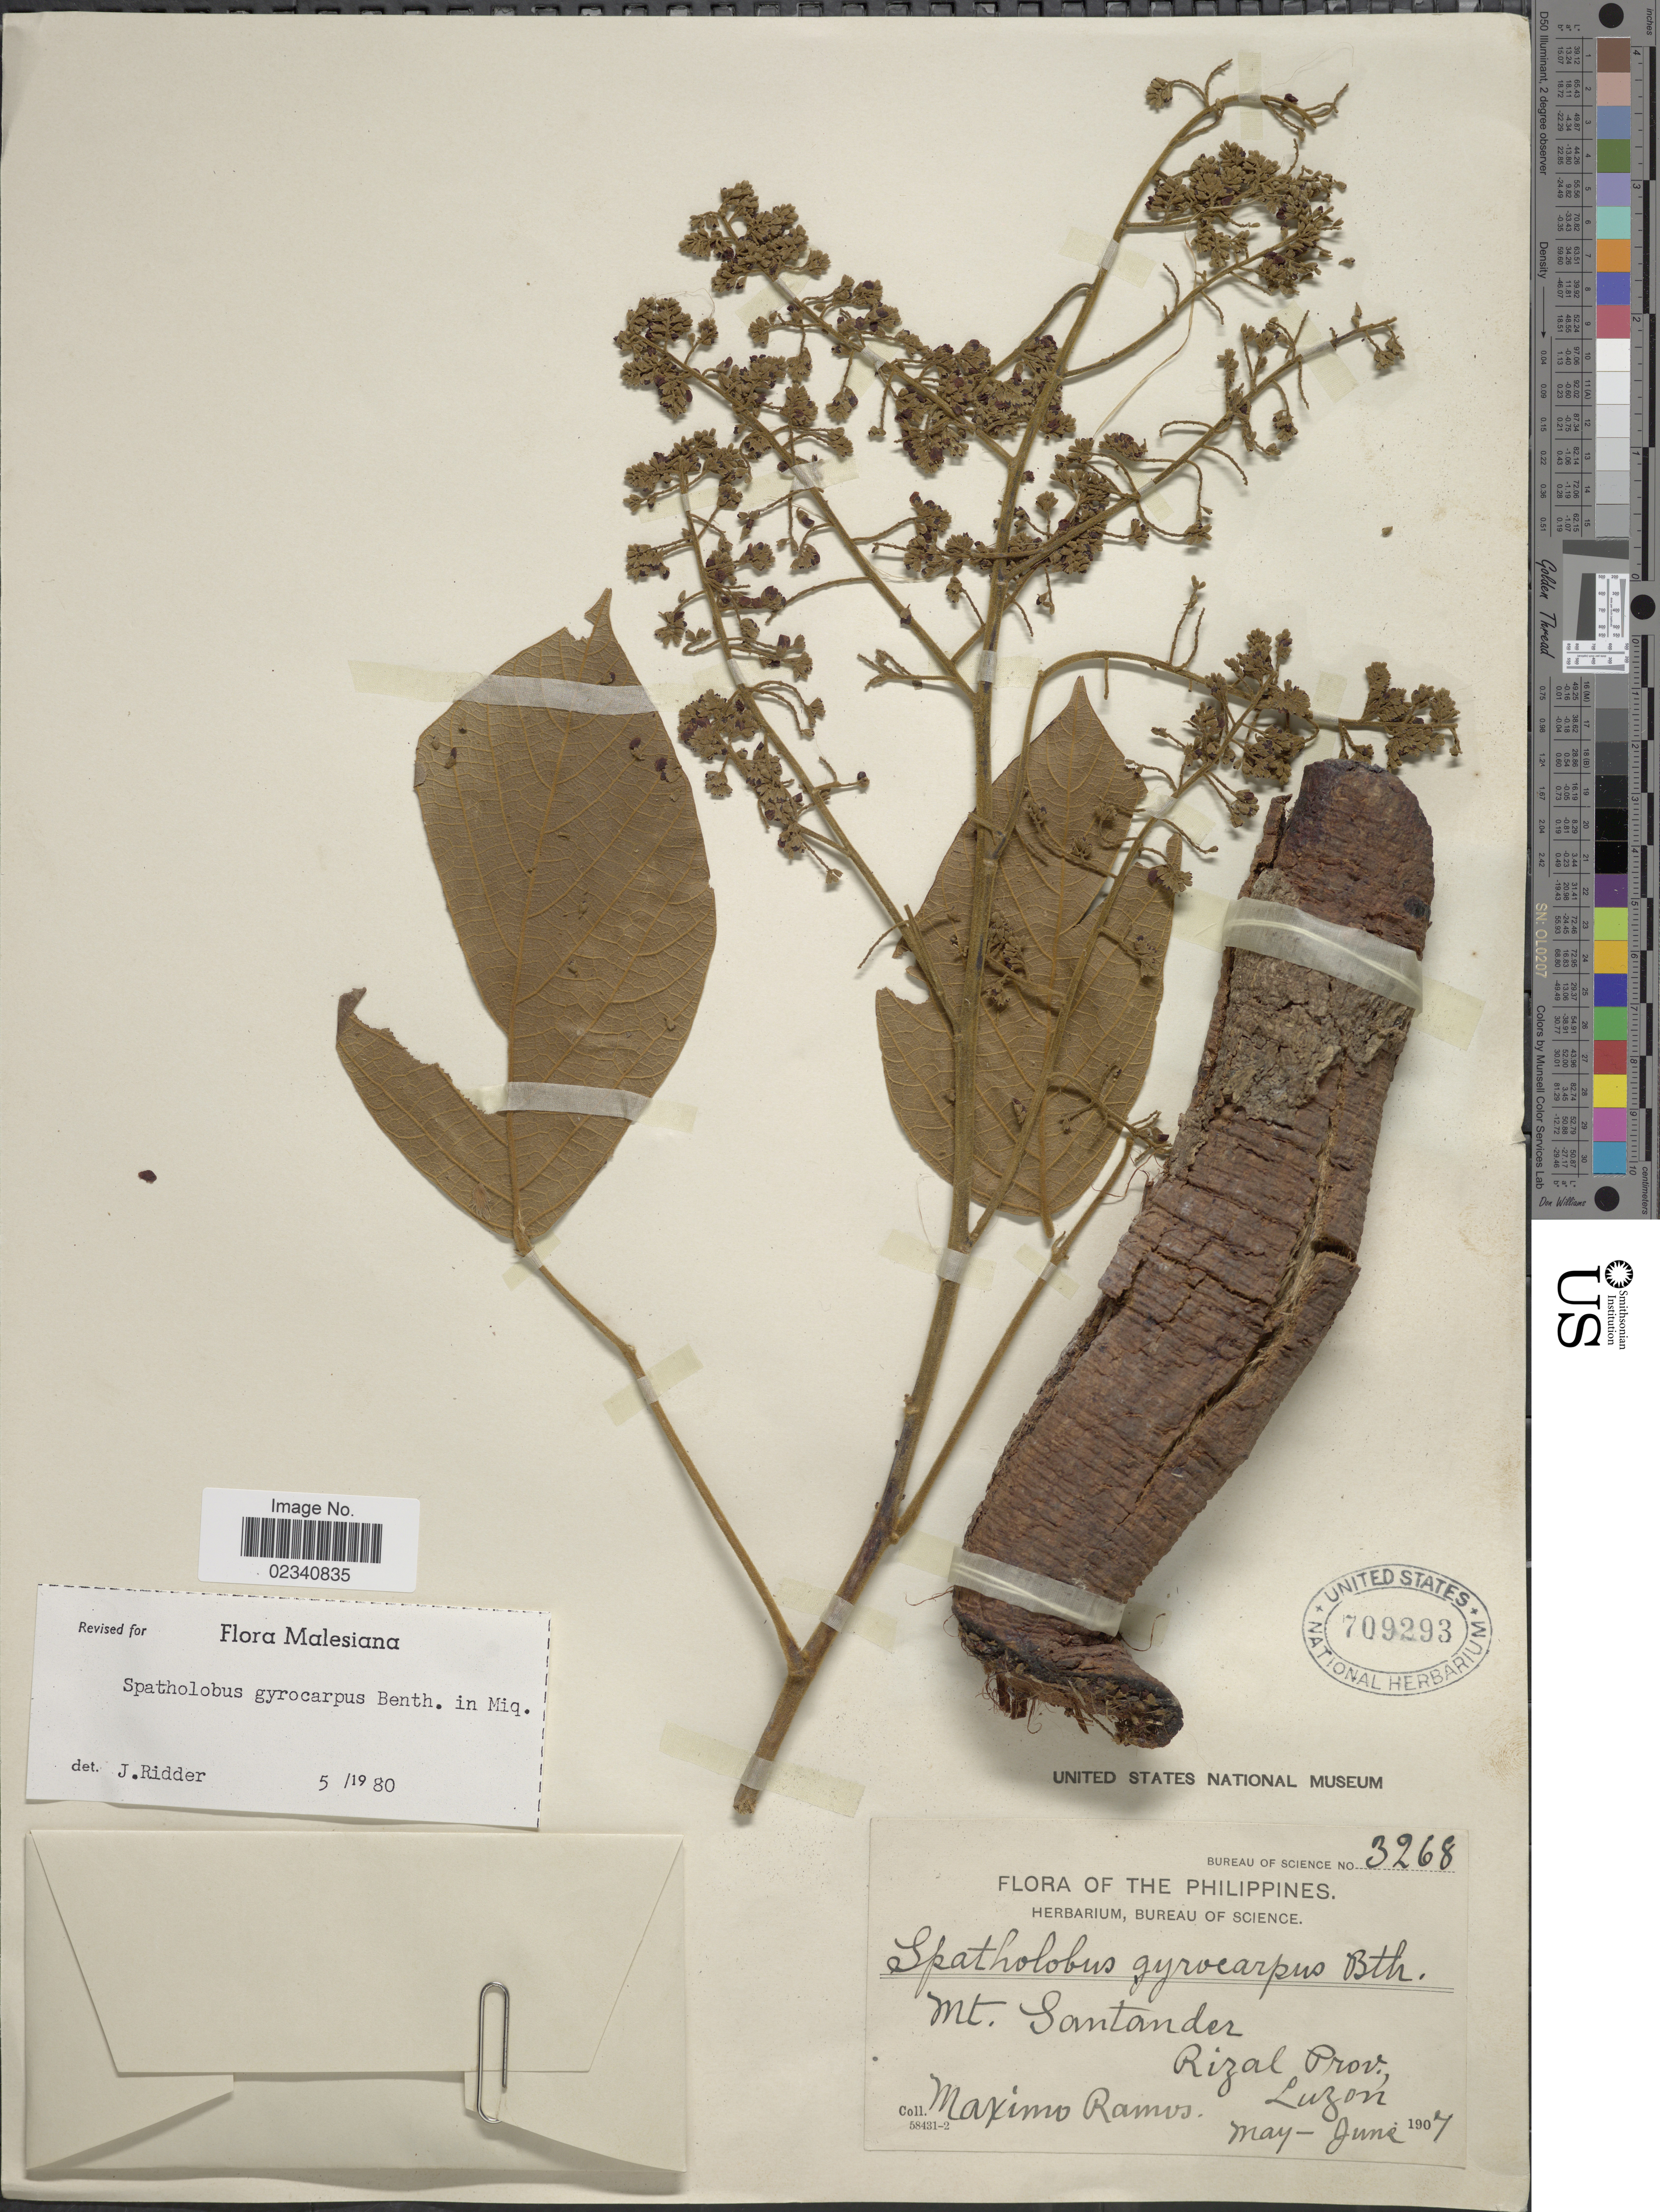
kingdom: Plantae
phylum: Tracheophyta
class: Magnoliopsida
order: Fabales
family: Fabaceae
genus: Spatholobus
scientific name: Spatholobus gyrocarpus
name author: Benth.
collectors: M. Ramos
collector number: Bureau of Science 3268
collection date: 1907-05/1907-06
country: Philippines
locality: Mt, Santander, Rizal Prov. Luzon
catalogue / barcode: US 709293